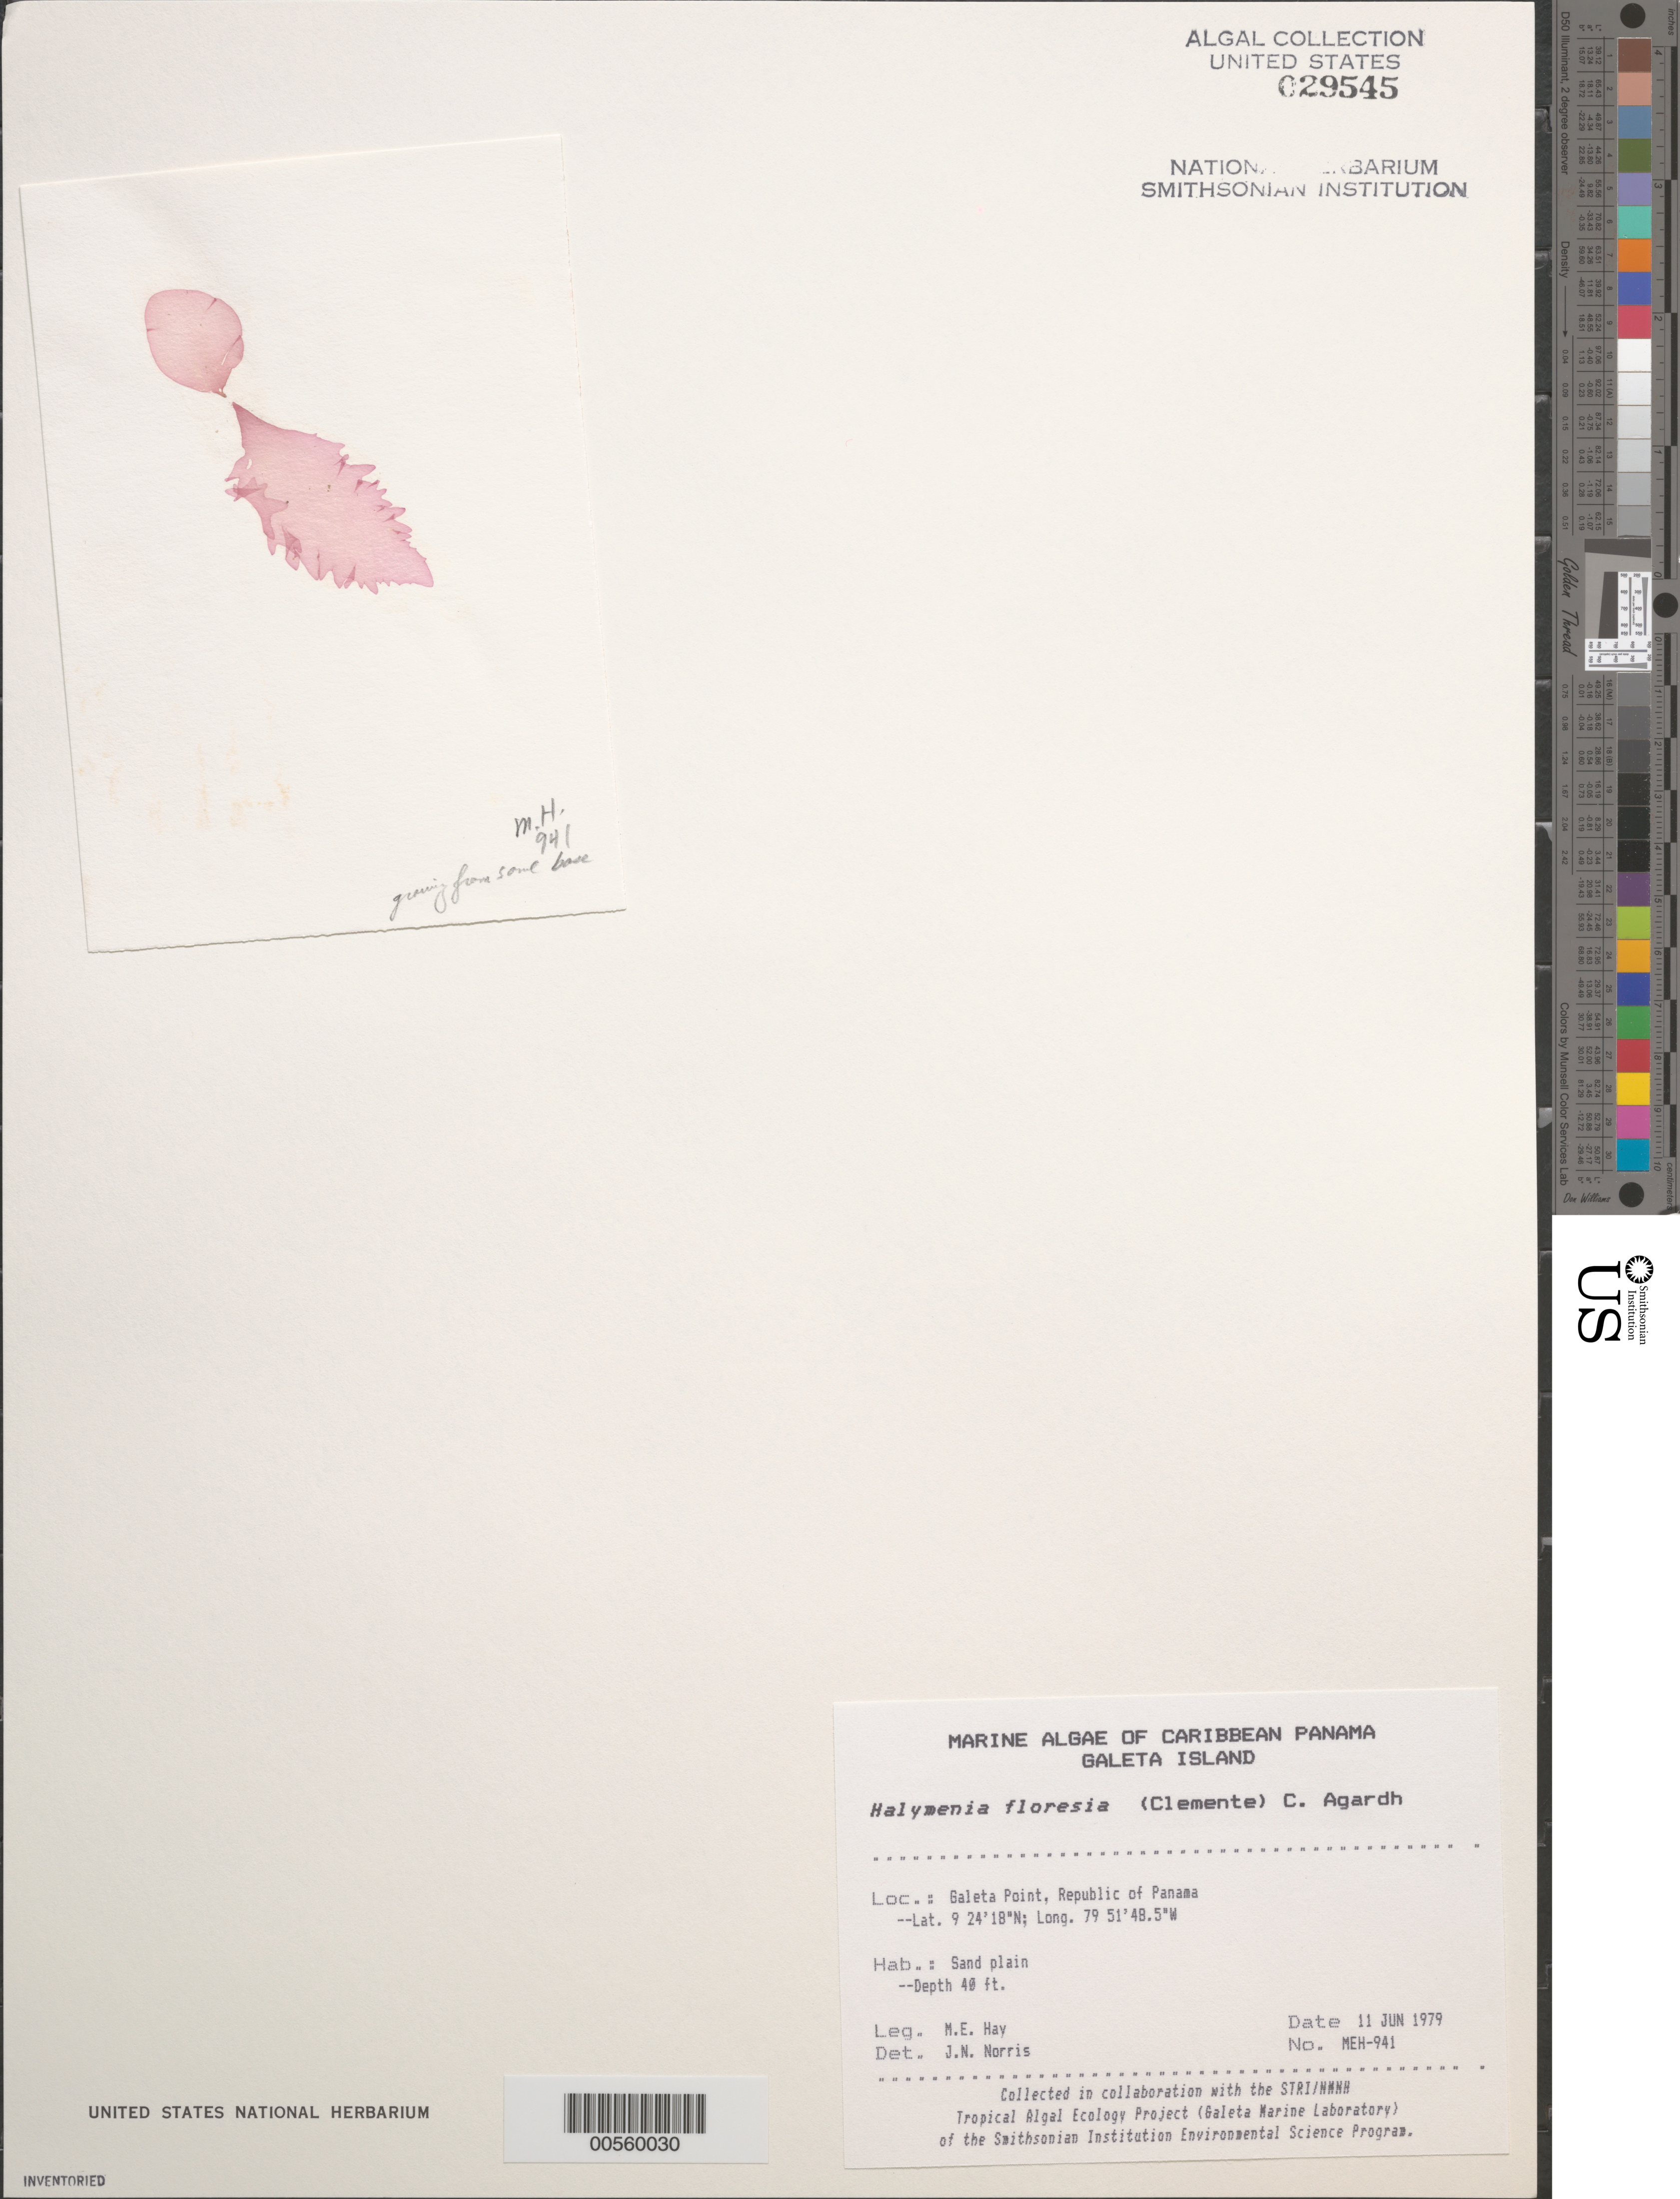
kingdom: Plantae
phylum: Rhodophyta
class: Florideophyceae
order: Halymeniales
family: Halymeniaceae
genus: Halymenia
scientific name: Halymenia floresii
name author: (Clemente) C. Agardh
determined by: Norris, James N.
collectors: M. E. Hay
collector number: MEH-941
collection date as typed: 11 Jun 1979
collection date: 1979-06-11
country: Panama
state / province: Colón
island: Galeta Island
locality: Galeta Point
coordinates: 9 24' 18" N, 79 51' 48.5" W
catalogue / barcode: US 29545